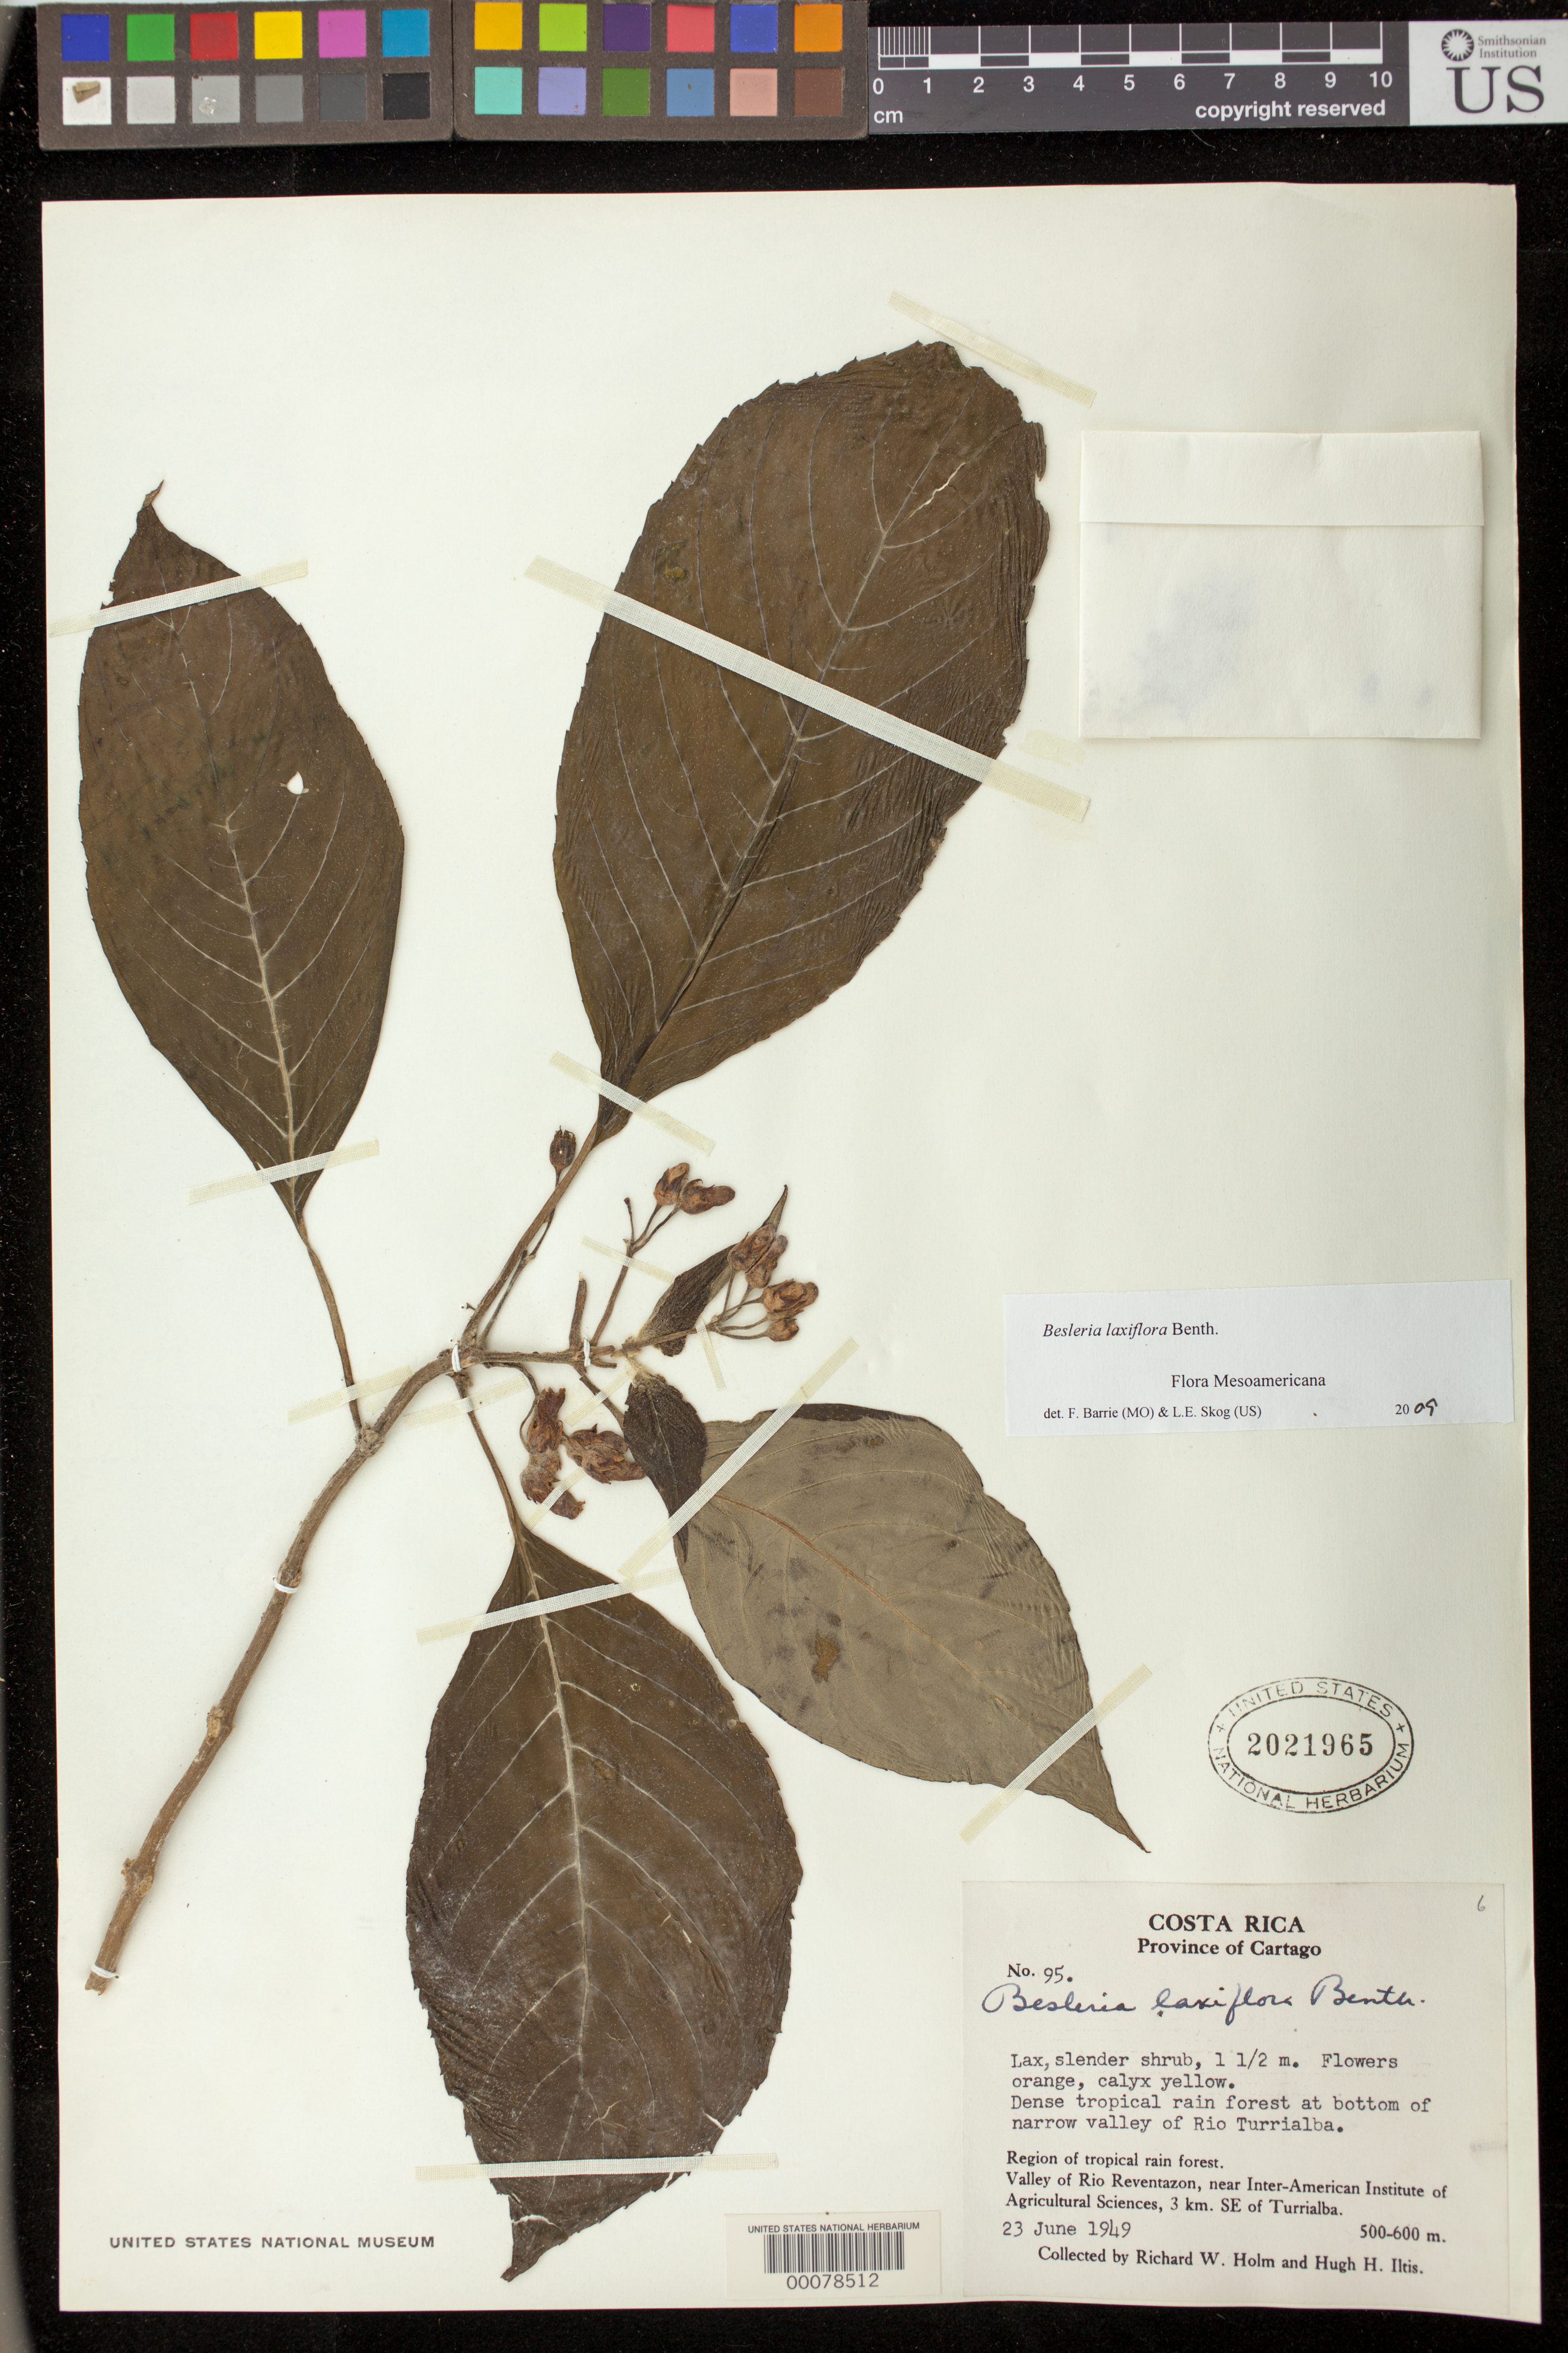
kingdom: Plantae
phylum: Tracheophyta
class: Magnoliopsida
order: Lamiales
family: Gesneriaceae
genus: Besleria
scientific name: Besleria laxiflora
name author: Benth.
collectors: R. W. Holm & H. H. Iltis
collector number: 95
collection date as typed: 23 Jun 1949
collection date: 1949-06-23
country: Costa Rica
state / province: Cartago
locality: Valley of Rio Reventazon, near Inter-american Institute of Agricultural Sciences, 3 km SE of Turrialba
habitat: Dense tropical rain forest at bottom of narrowvalley of rio t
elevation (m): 500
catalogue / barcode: US 2021965